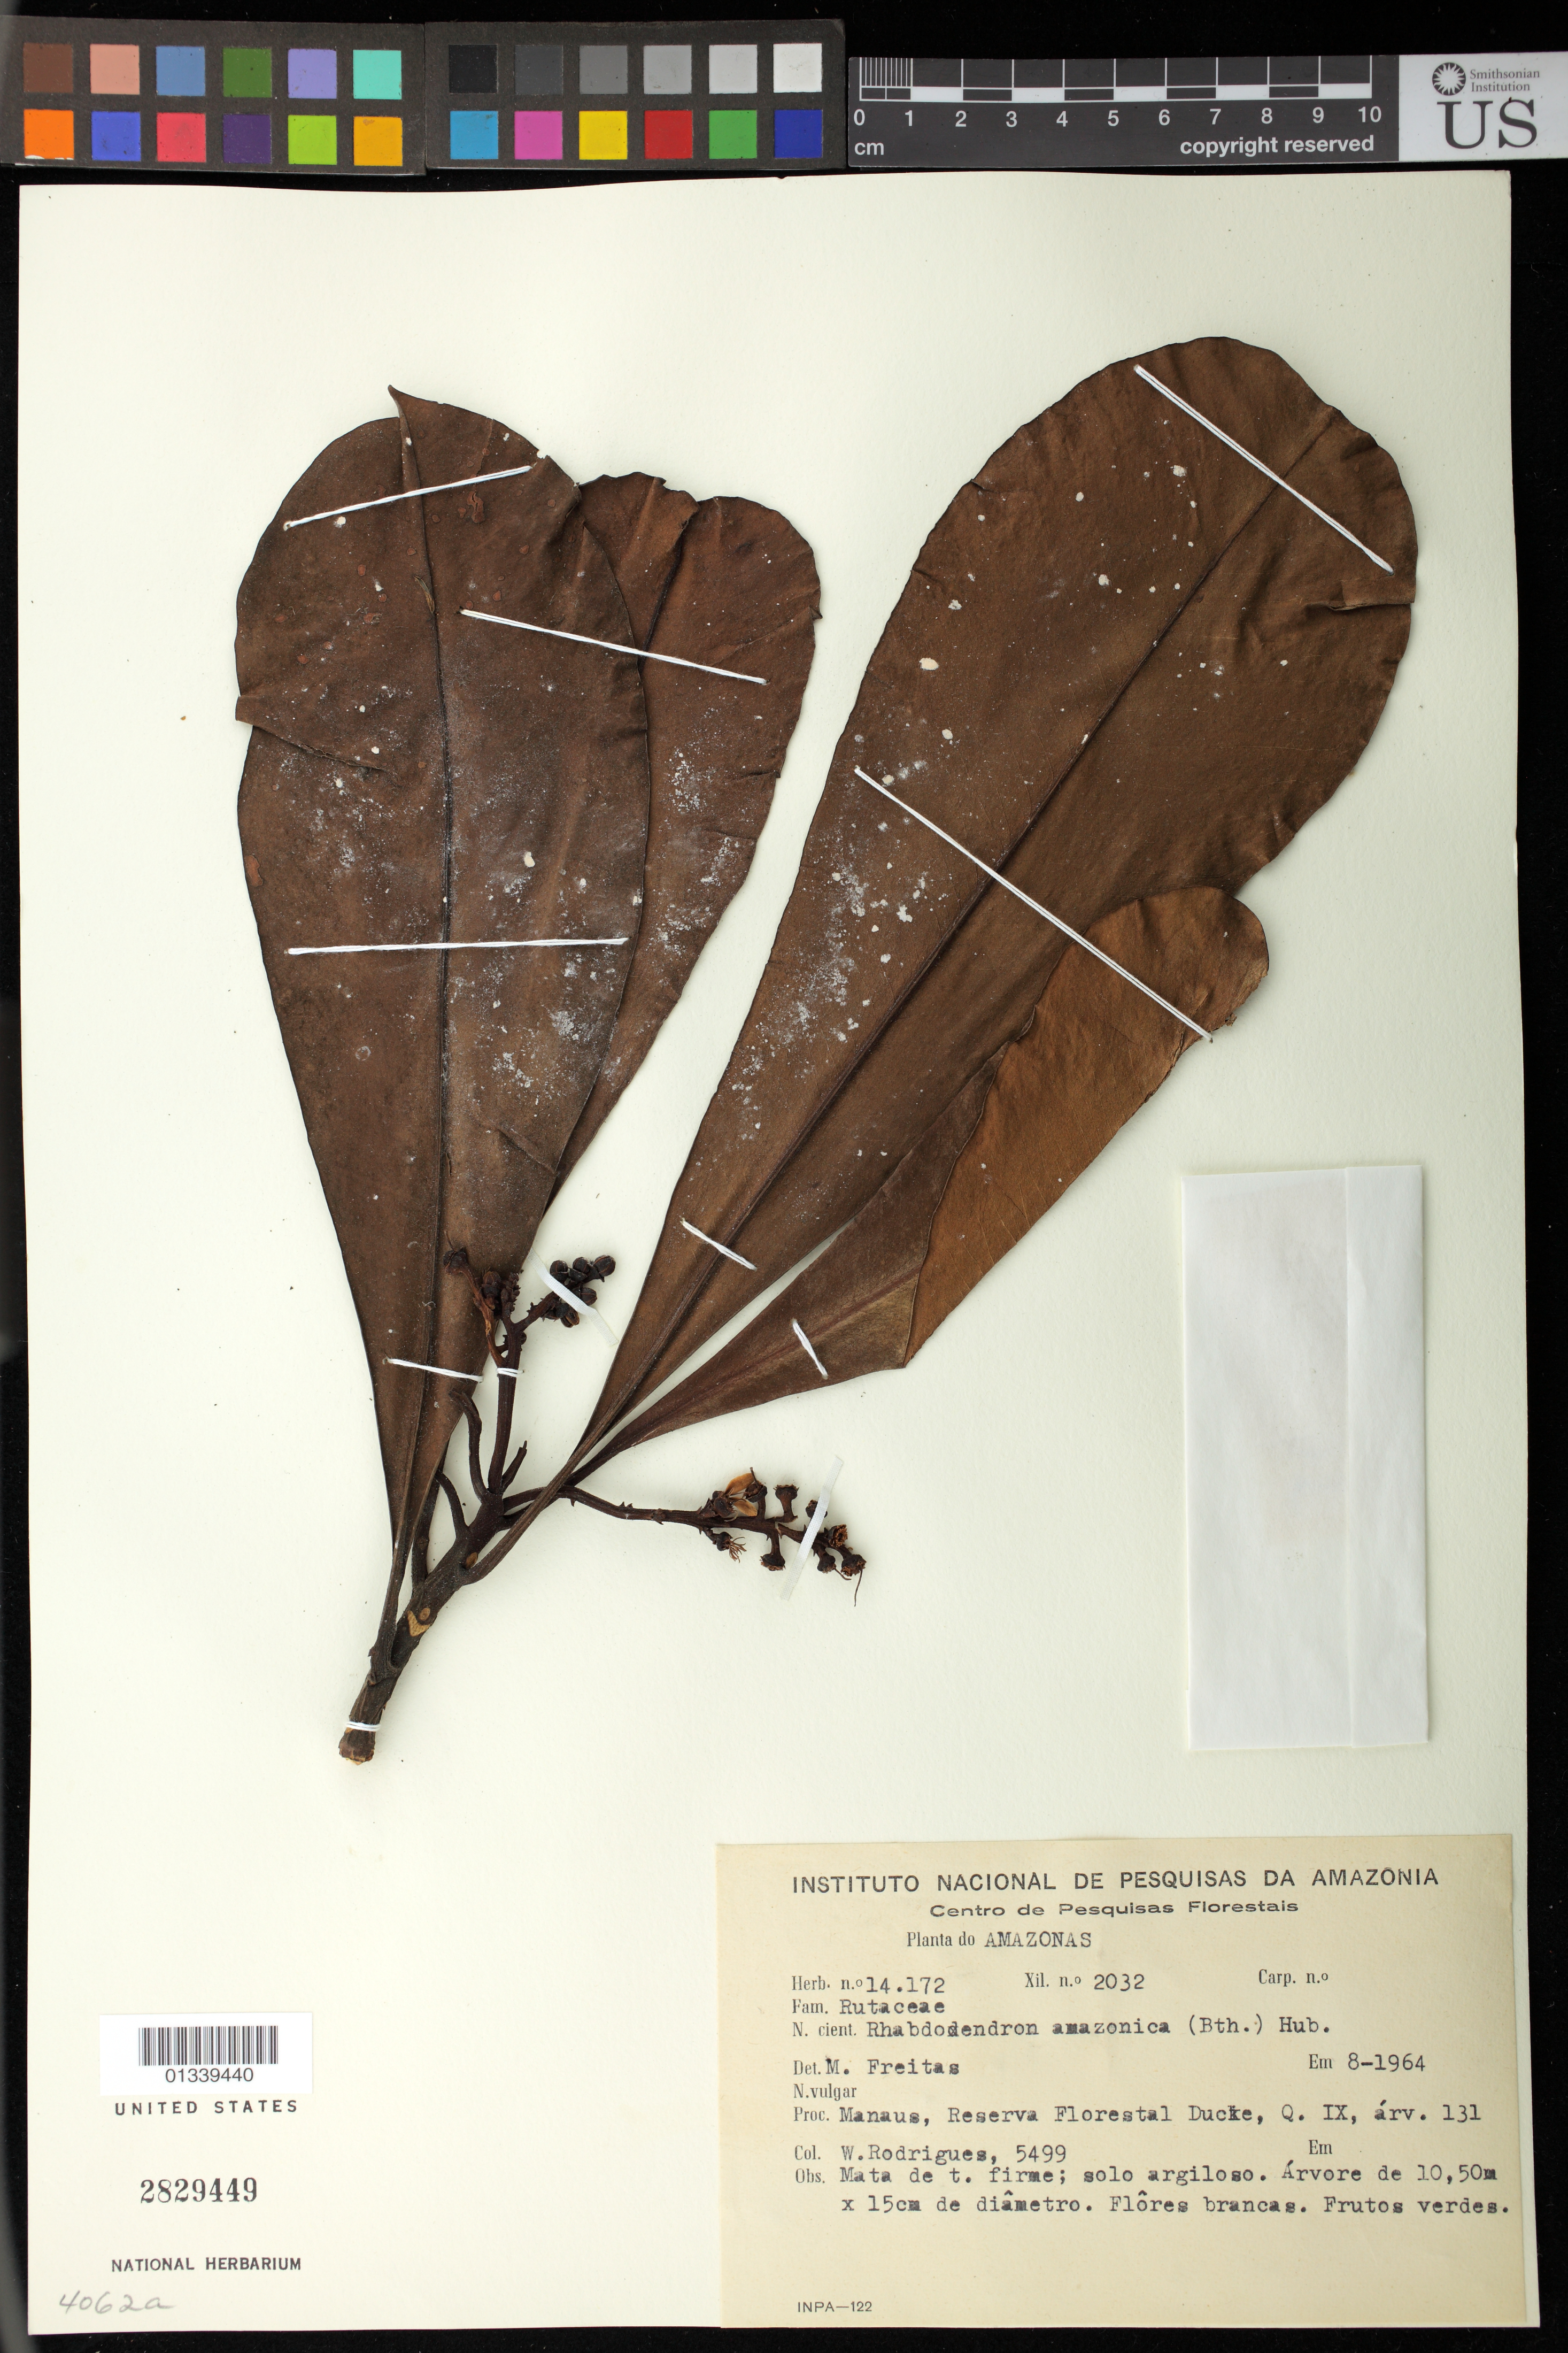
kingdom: Plantae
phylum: Tracheophyta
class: Magnoliopsida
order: Caryophyllales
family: Rhabdodendraceae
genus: Rhabdodendron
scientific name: Rhabdodendron amazonicum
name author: (Spruce ex Benth.) Huber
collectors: W. A. Rodrigues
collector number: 5499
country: Brazil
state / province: Amazonas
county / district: Manaus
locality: Reserva Florestal Ducke, Q. IX, árv. 131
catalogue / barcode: US 2829449